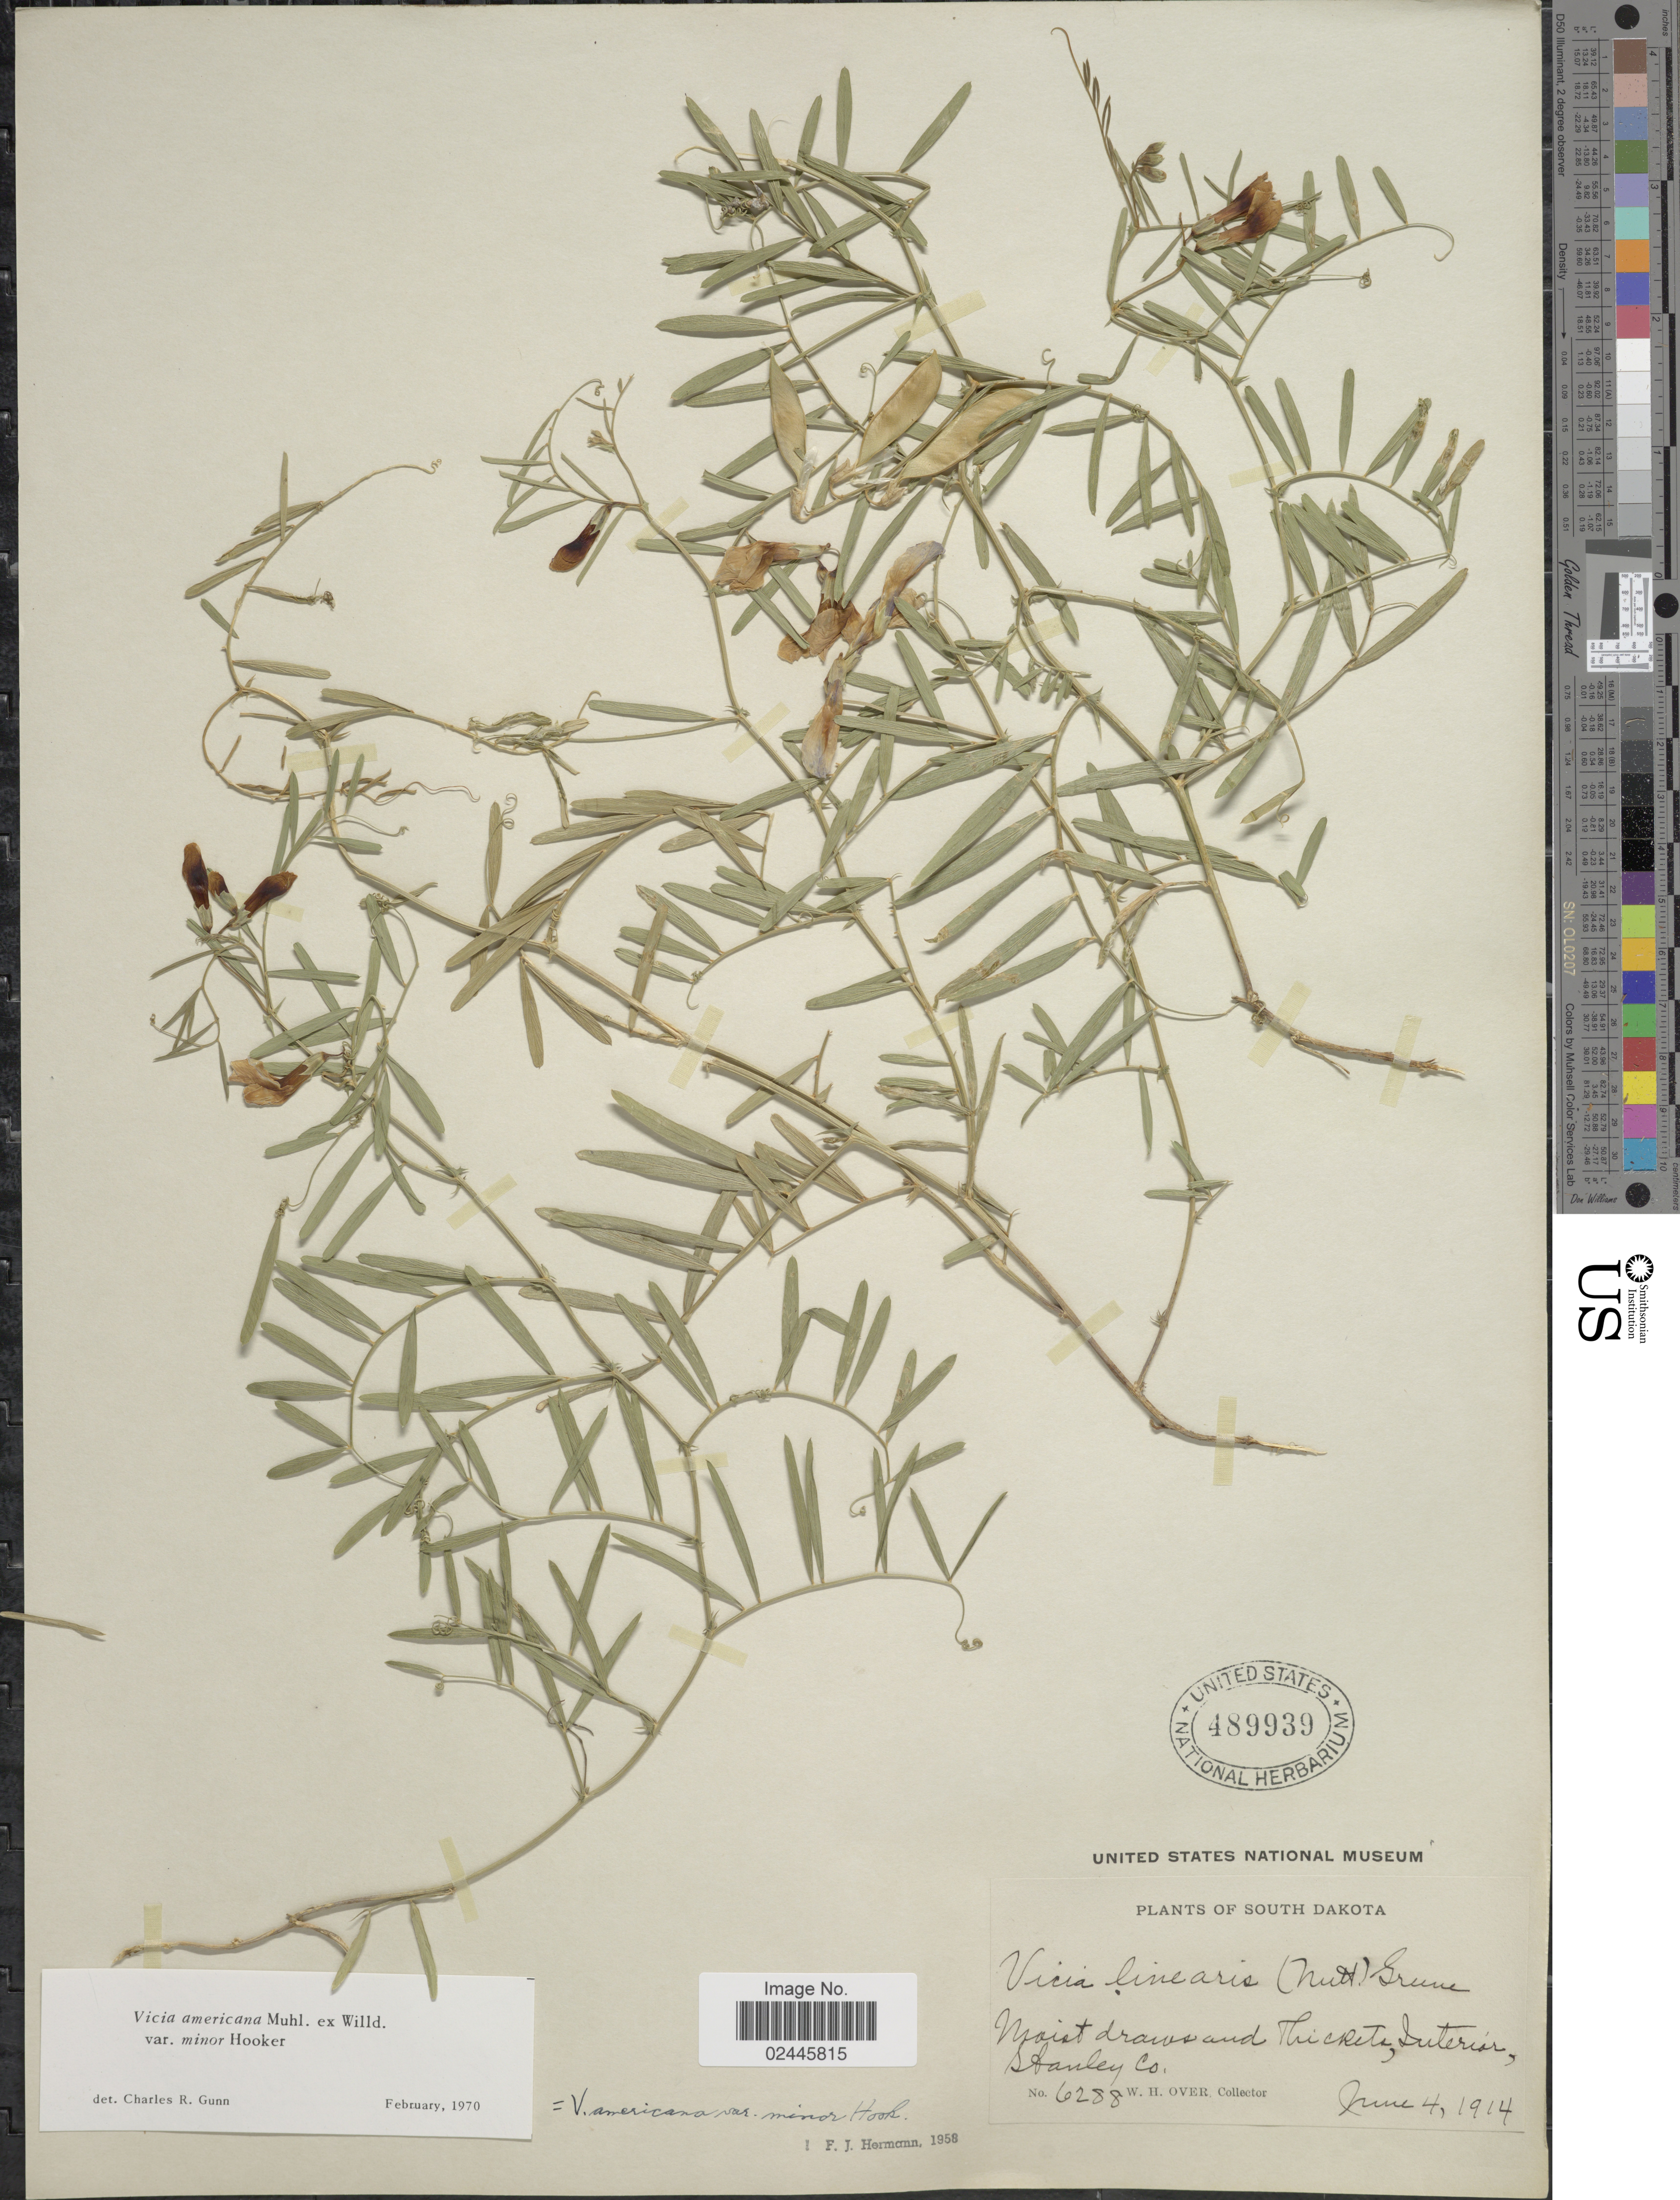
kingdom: Plantae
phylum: Tracheophyta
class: Magnoliopsida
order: Fabales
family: Fabaceae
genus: Vicia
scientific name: Vicia americana var. minor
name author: Hook.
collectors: W. Over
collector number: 6288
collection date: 1914-06-04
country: United States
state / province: South Dakota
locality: South Dakota, Moist draws and Thicketsm Interior Stanley Co.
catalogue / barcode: US 489939